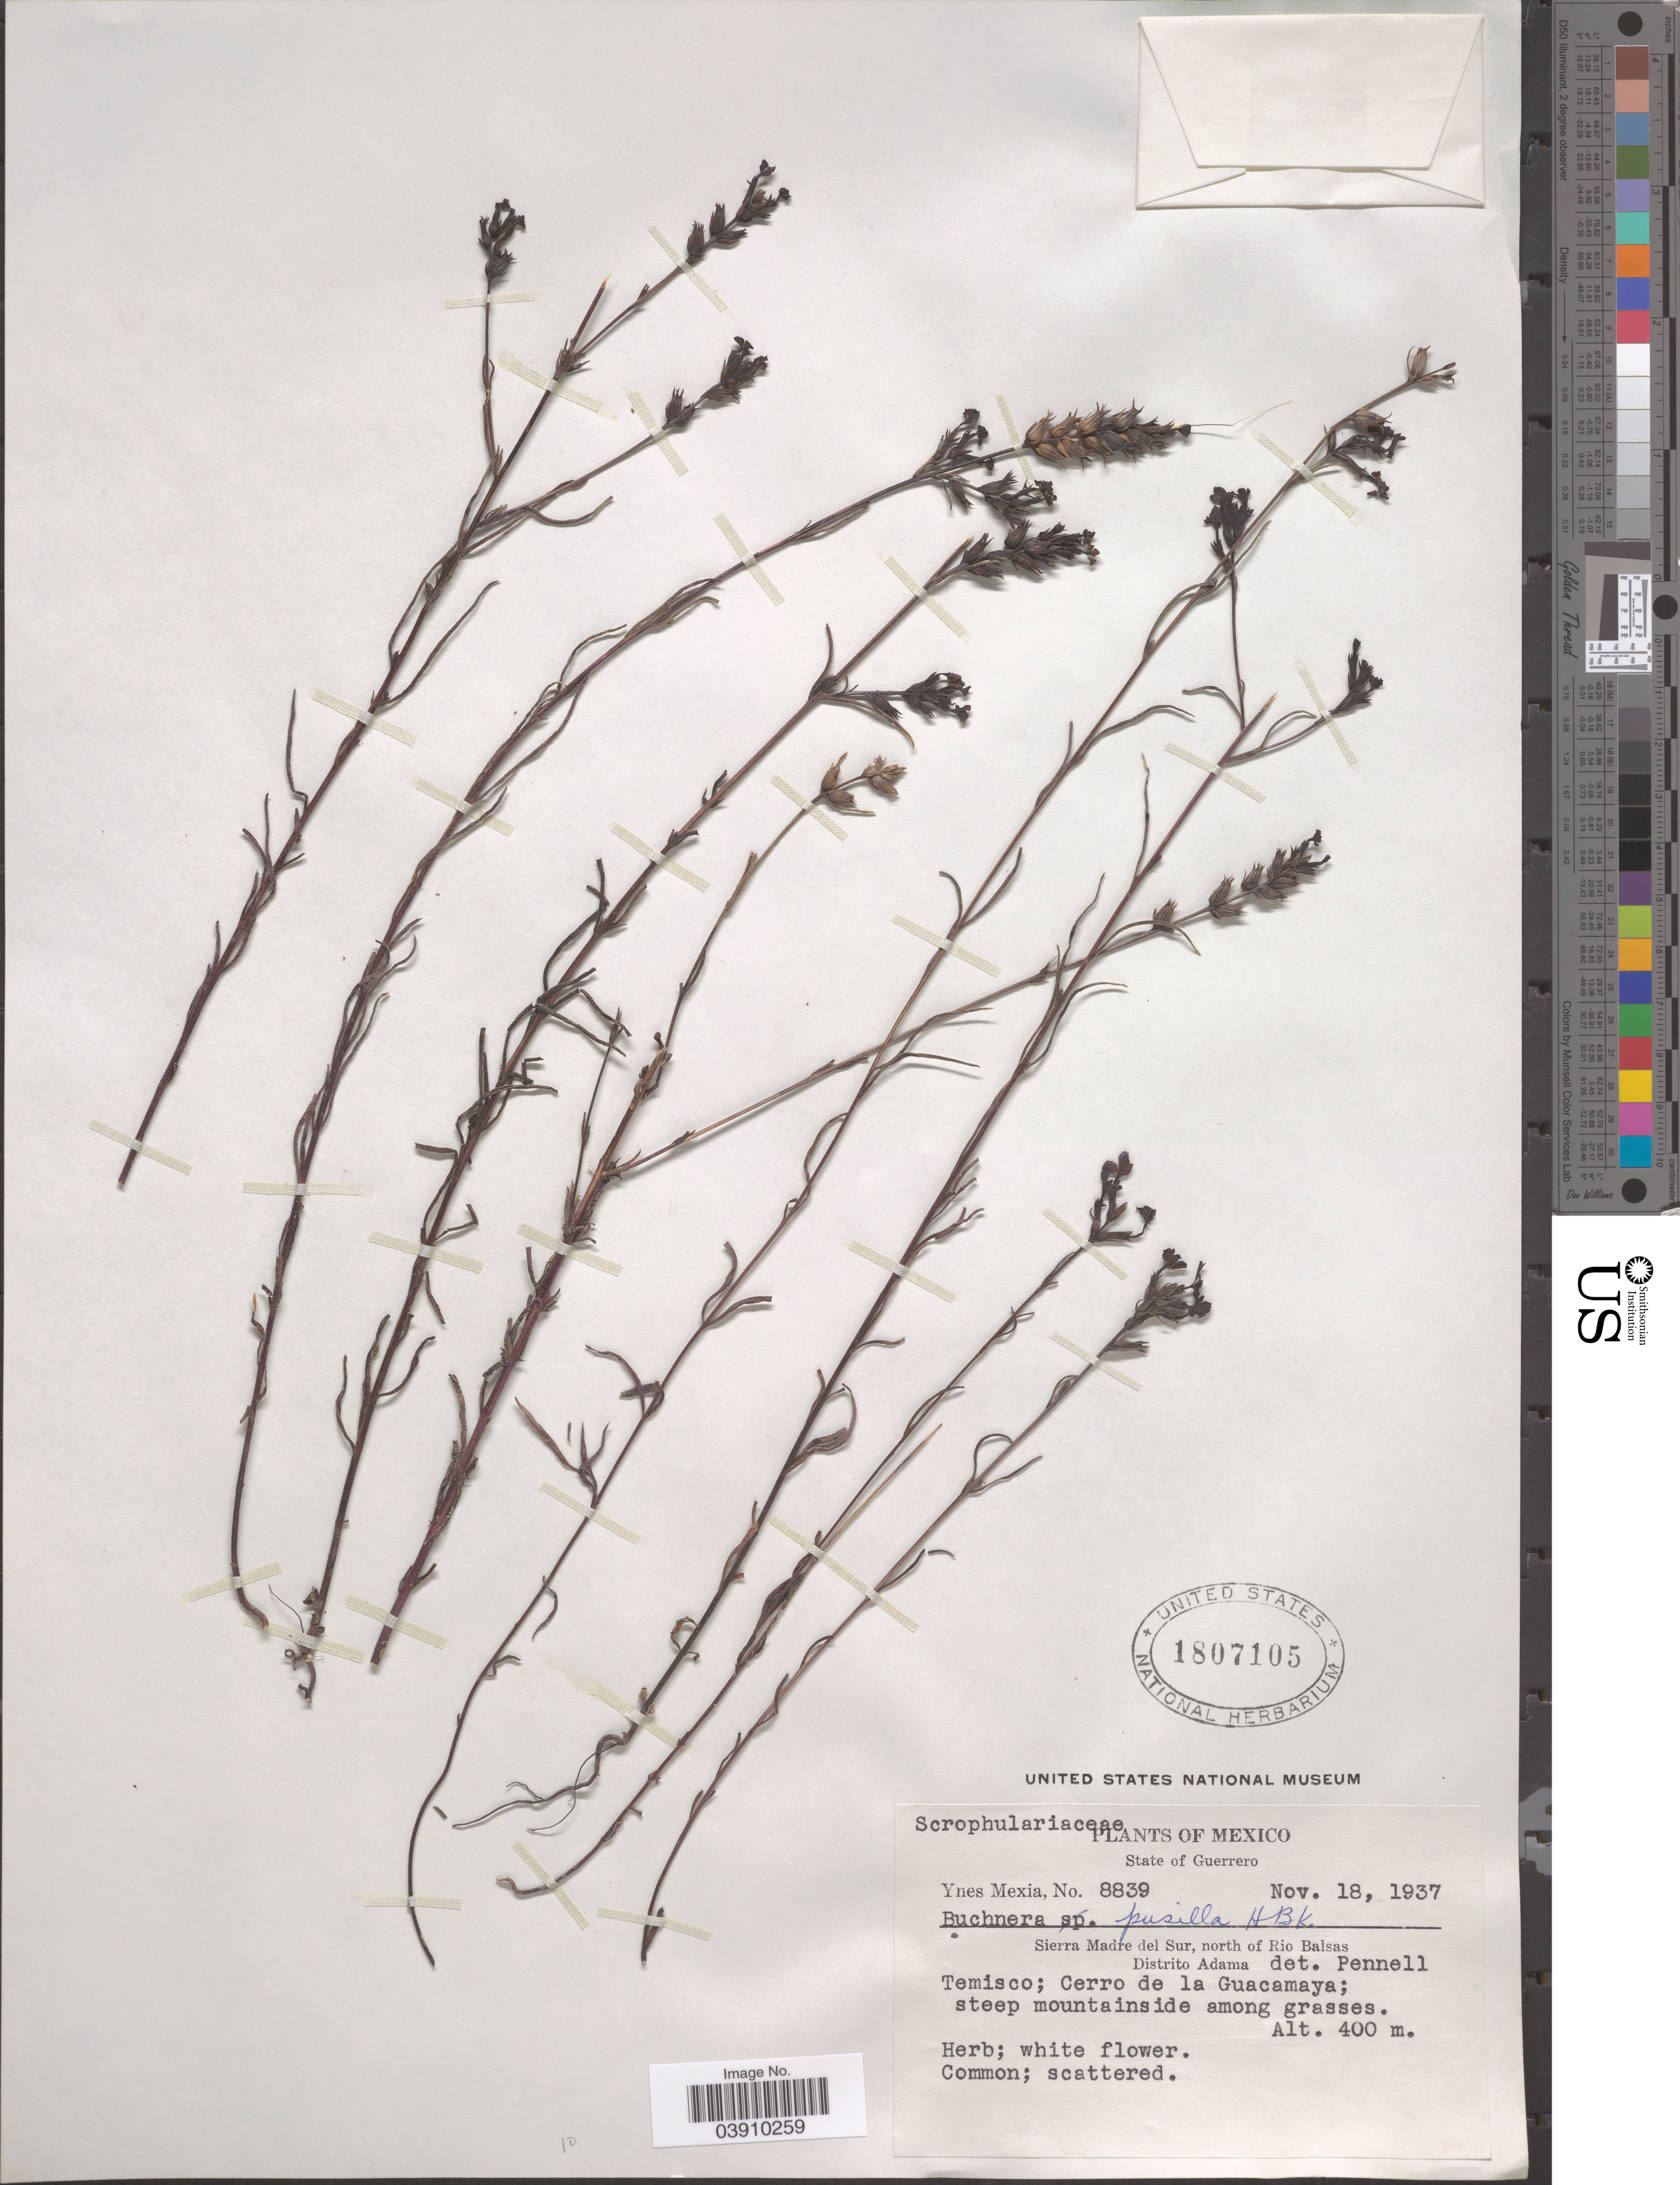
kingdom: Plantae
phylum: Tracheophyta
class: Magnoliopsida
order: Lamiales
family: Orobanchaceae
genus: Buchnera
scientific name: Buchnera pusilla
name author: Kunth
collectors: Y. Mexia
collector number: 8839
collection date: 1937-11-18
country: Mexico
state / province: Guerrero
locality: Sierra Madre del Sur, north of Rio Balsas. Distrito Adama. Temisco; Cerro de la Guacamaya; steep mountainside among grasses.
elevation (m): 400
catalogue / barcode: US 1807105